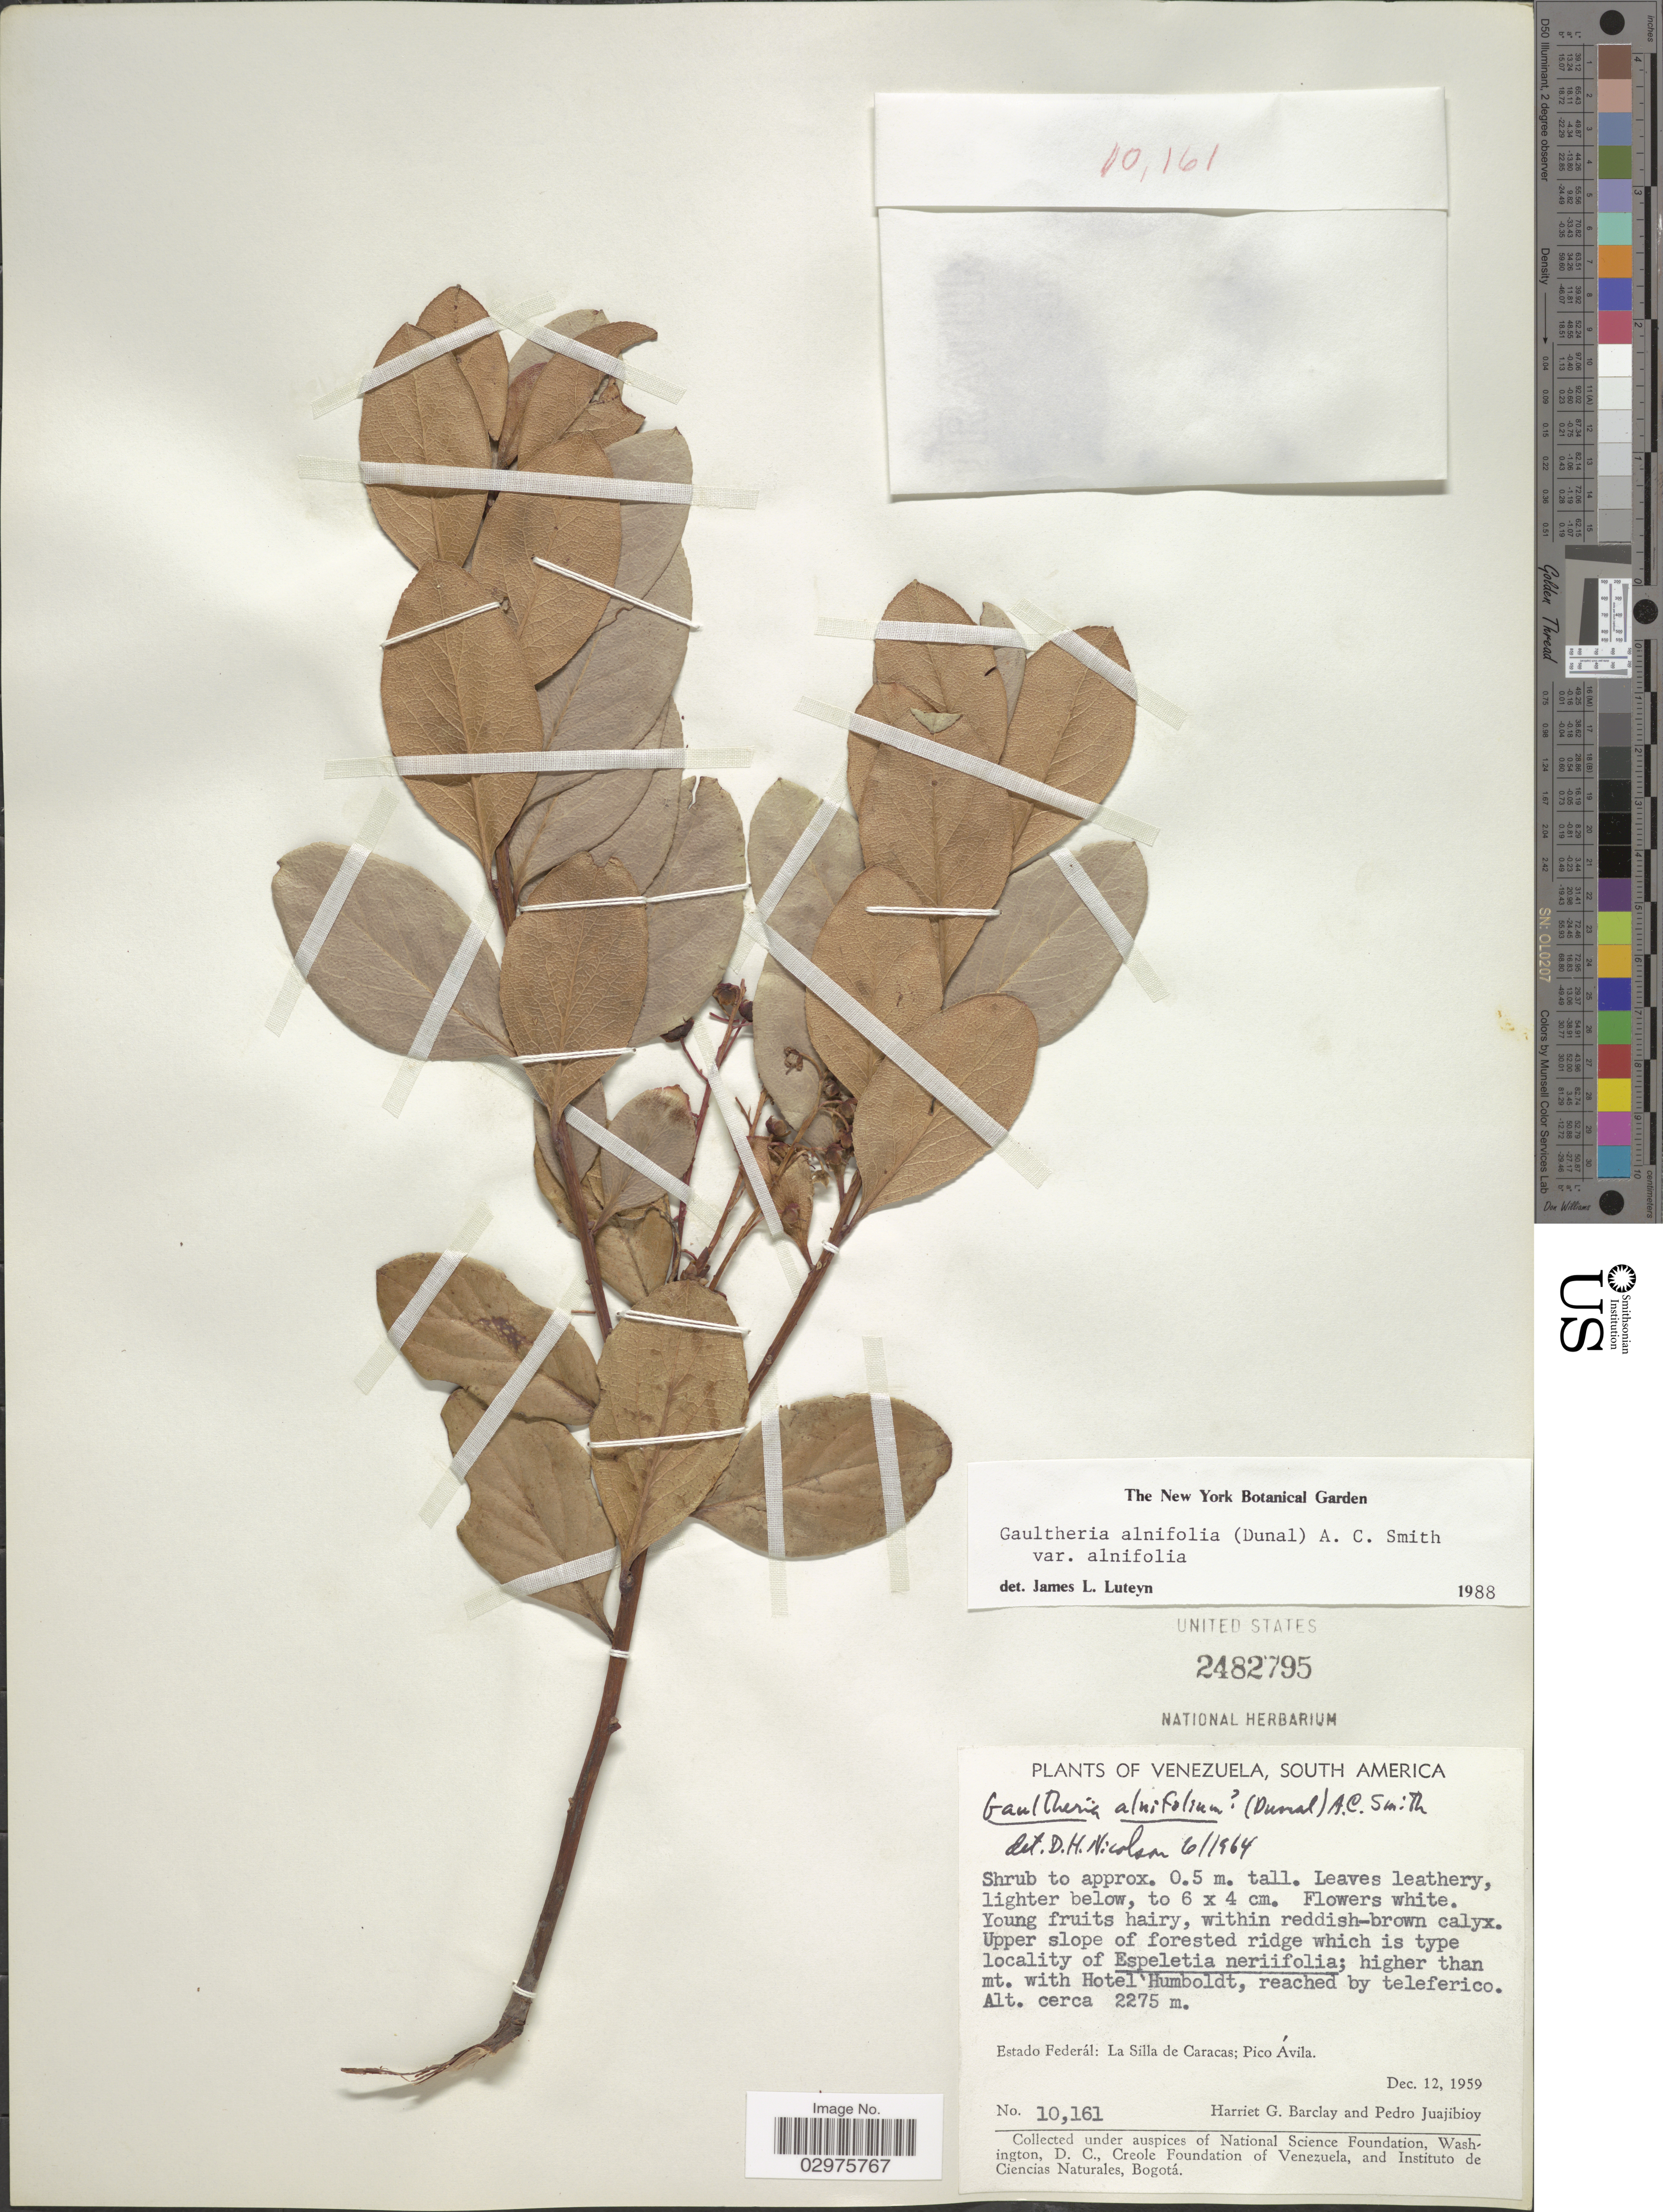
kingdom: Plantae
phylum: Tracheophyta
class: Magnoliopsida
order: Ericales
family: Ericaceae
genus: Gaultheria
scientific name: Gaultheria alnifolia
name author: (Dunal) A.C. Sm.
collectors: H. G. Barclay & P. Juajibioy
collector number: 10161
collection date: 1959-12-12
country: Venezuela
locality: Estado Federál: La Silla de Caracas; Pico Ávila. Higher than mt. with Hotel Humboldt.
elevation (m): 2275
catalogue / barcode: US 2482795